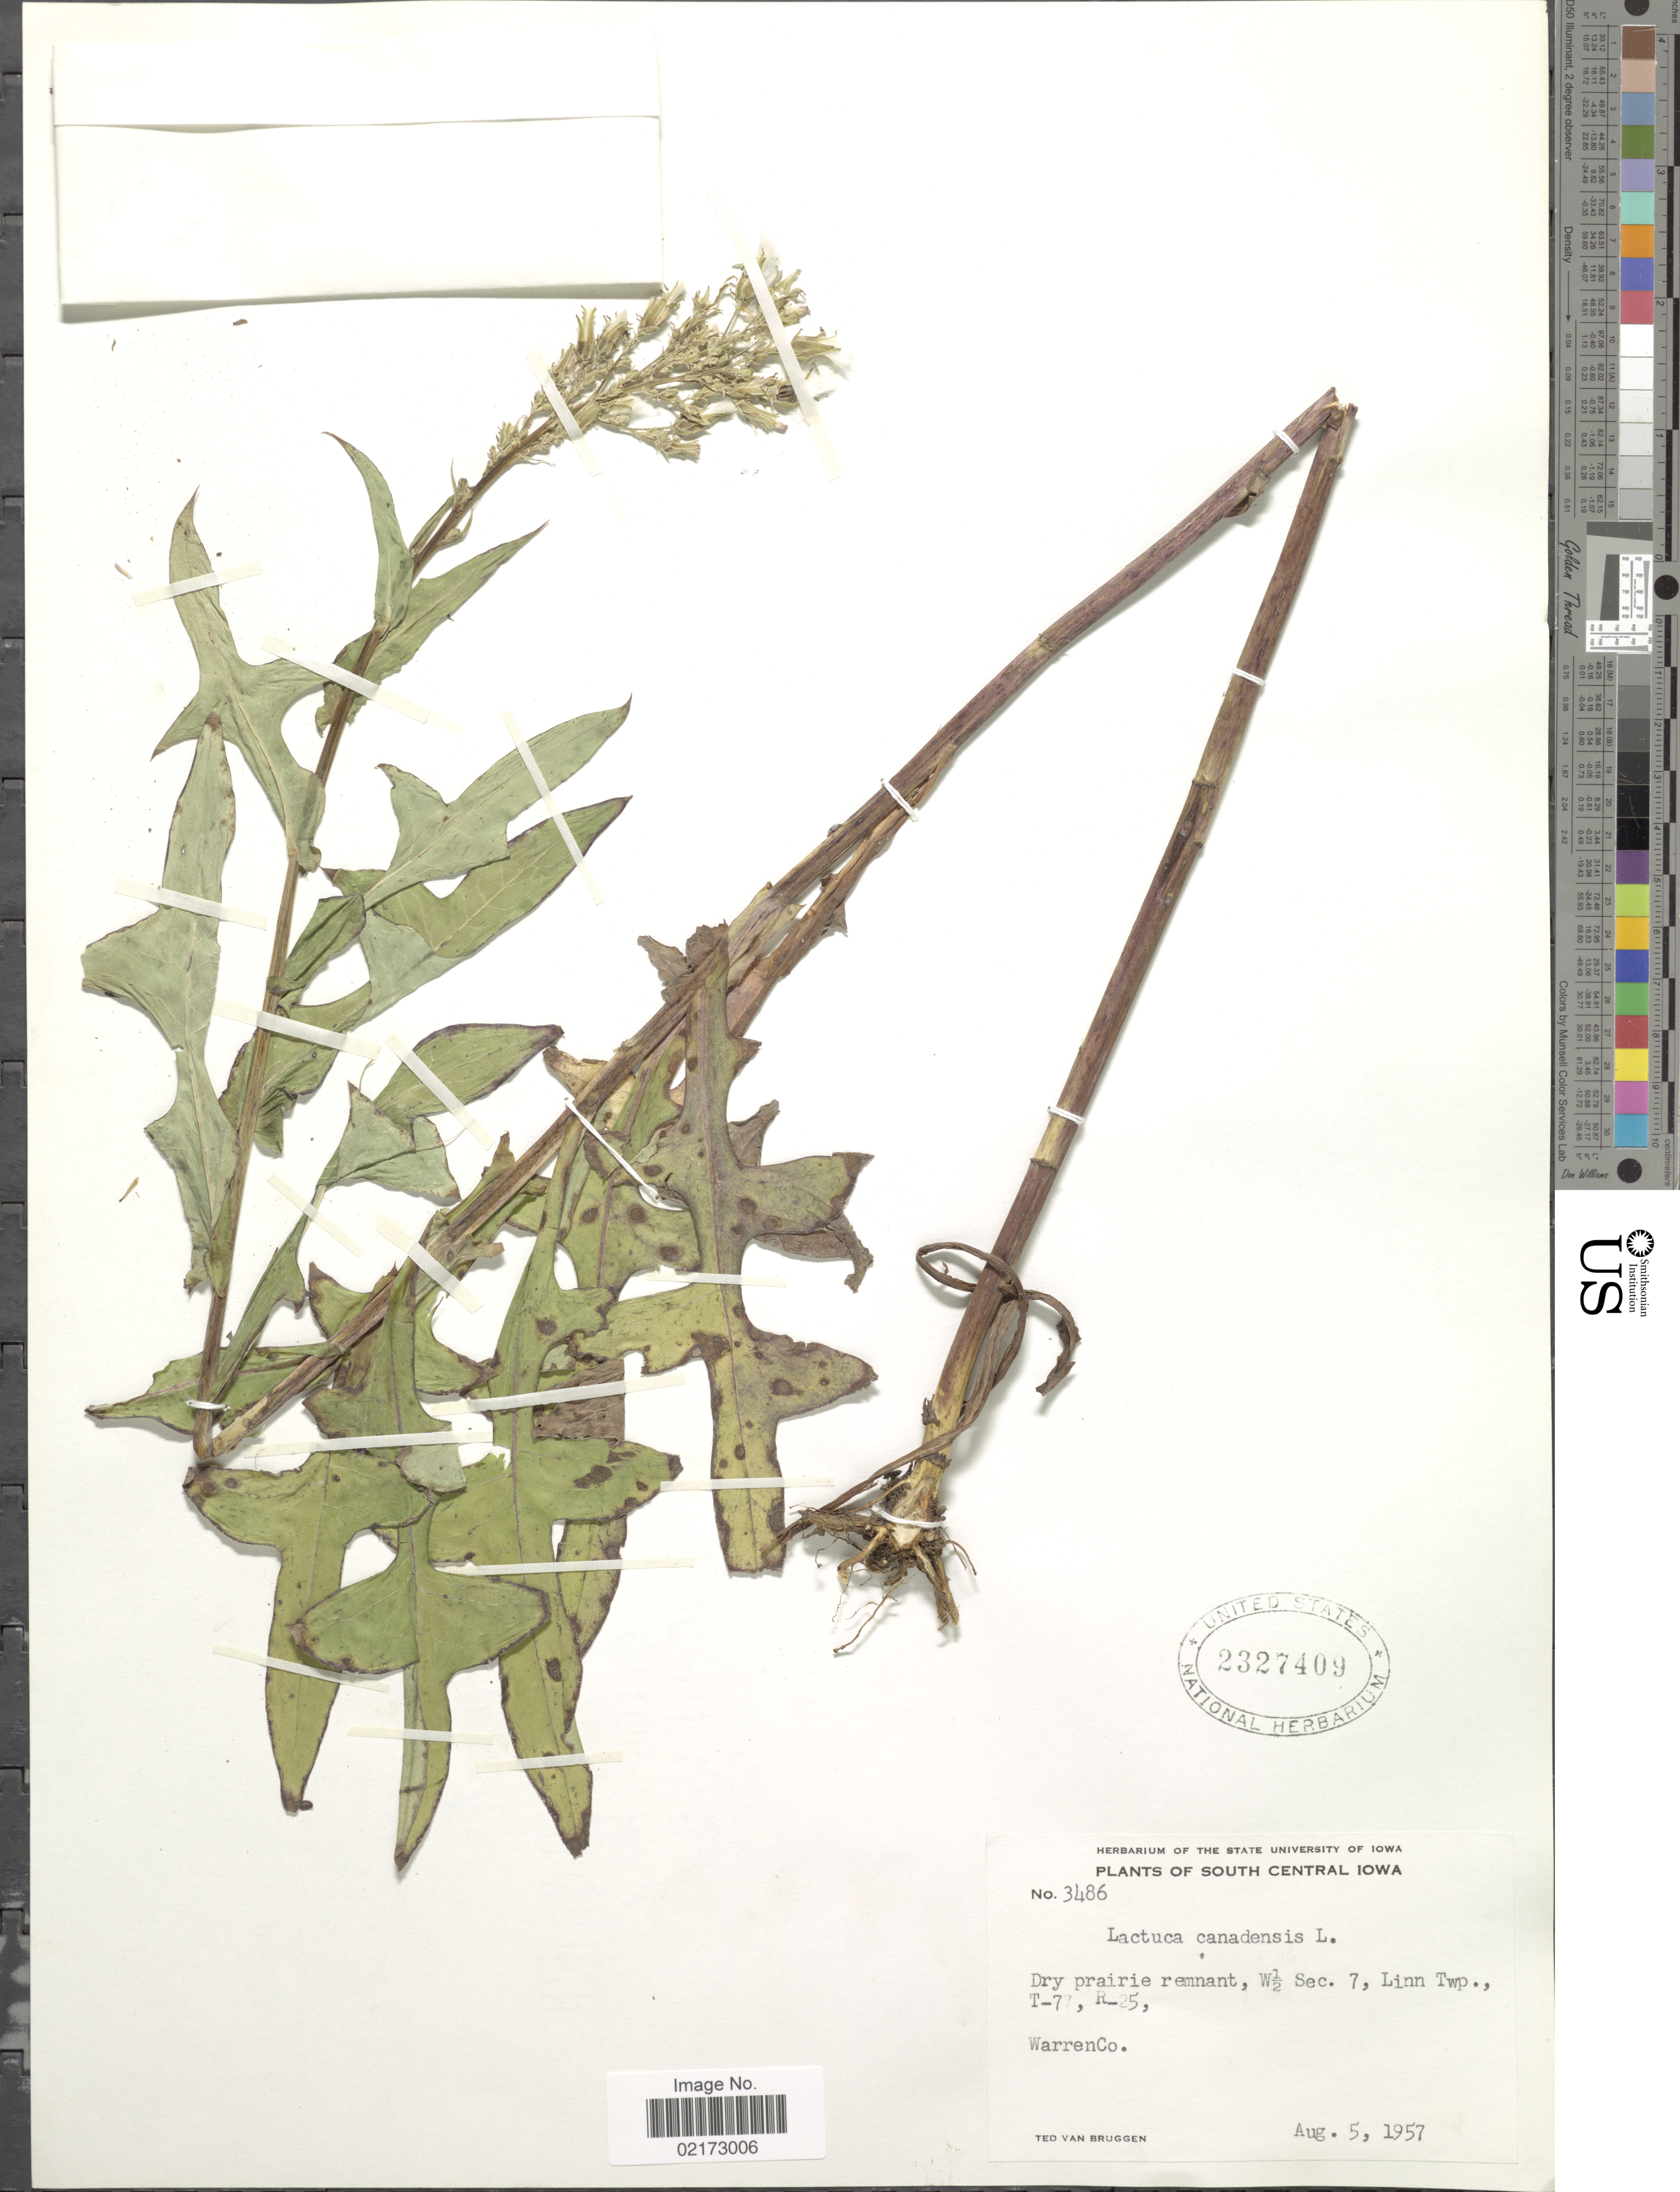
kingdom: Plantae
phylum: Tracheophyta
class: Magnoliopsida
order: Asterales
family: Asteraceae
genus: Lactuca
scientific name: Lactuca canadensis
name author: L.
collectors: T. van Bruggen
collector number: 3486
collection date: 1957-08-05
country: United States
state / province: Iowa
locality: South Central Iowa, W½ Sec. 7, Linn Twp., T-77, R-25, Warren Co.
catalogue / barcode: US 2327409